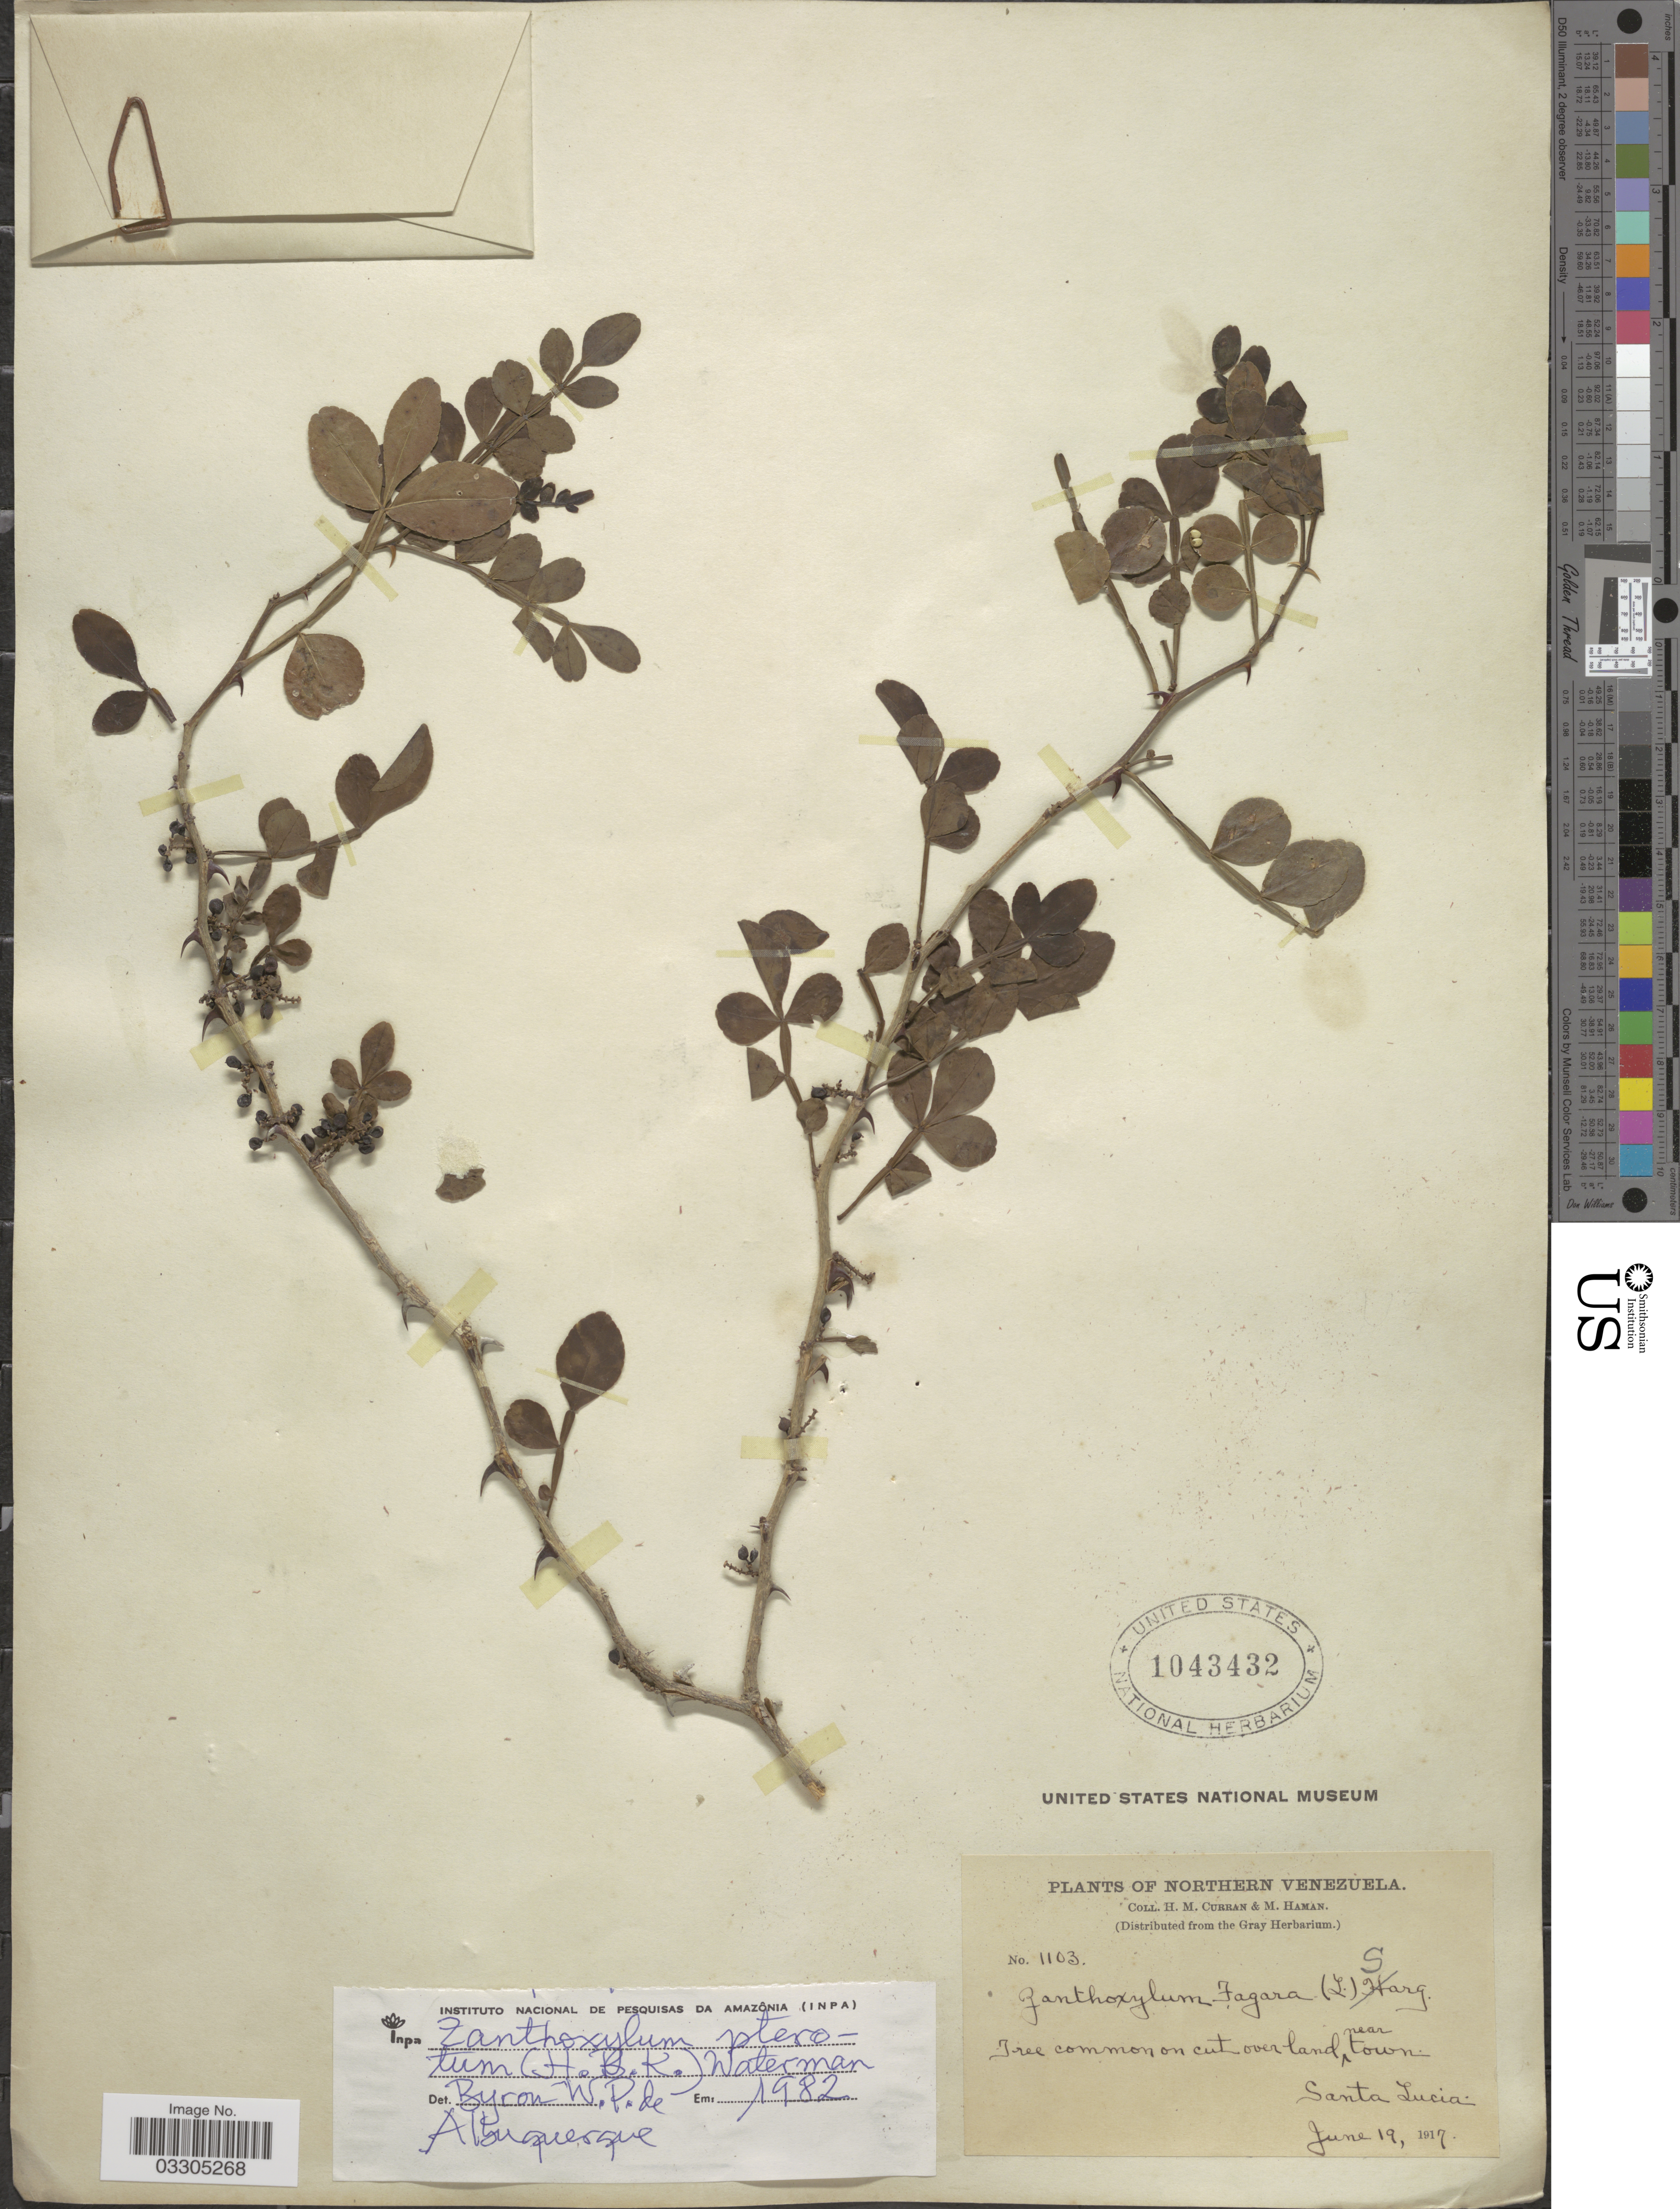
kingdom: Plantae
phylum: Tracheophyta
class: Magnoliopsida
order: Sapindales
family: Rutaceae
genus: Zanthoxylum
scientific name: Zanthoxylum fagara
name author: (L.) Sarg.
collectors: H. M. Curran & M. Haman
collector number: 1103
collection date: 1917-06-19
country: Venezuela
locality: Northern Venezuela. Santa Lucia.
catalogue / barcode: US 1043432